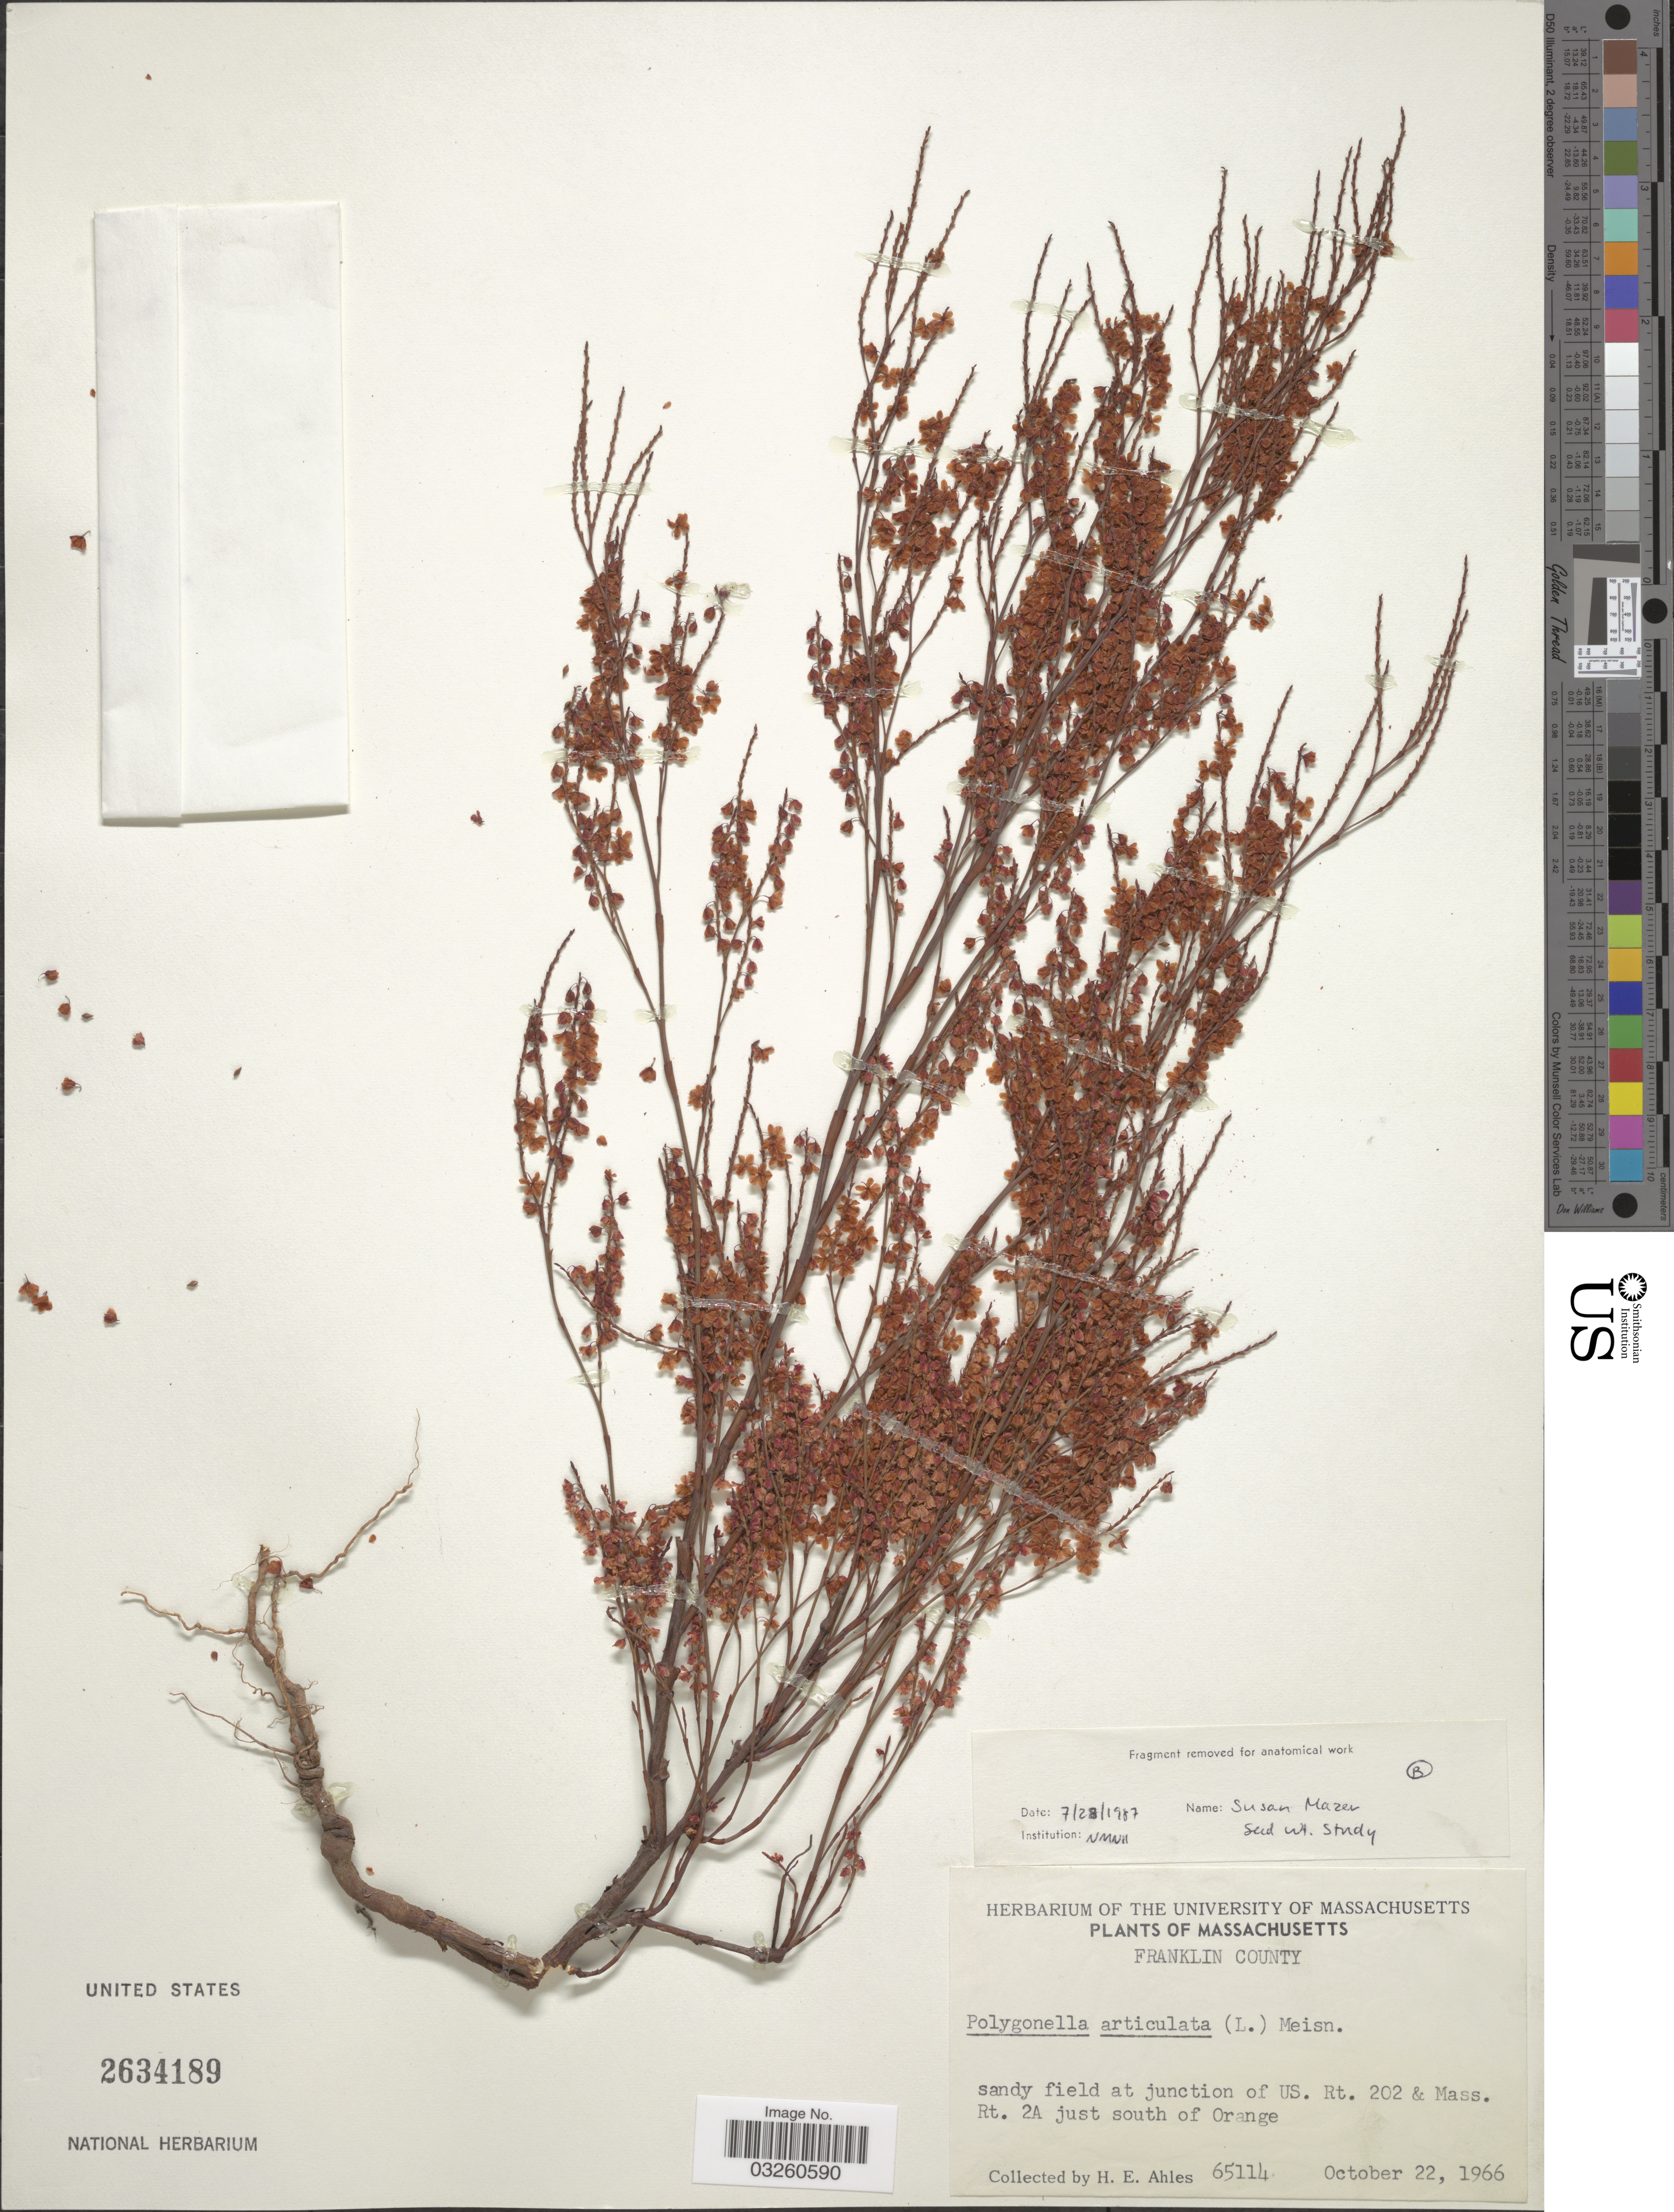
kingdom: Plantae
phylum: Tracheophyta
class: Magnoliopsida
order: Caryophyllales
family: Polygonaceae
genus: Polygonella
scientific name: Polygonella articulata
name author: (L.) Meisn.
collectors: H. E. Ahles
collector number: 65114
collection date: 1966-10-22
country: United States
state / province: Massachusetts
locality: Franklin County. Sandy field at junction of US. Rt. 202 & Mass. Rt. 2A just south of Orange.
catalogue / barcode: US 2634189